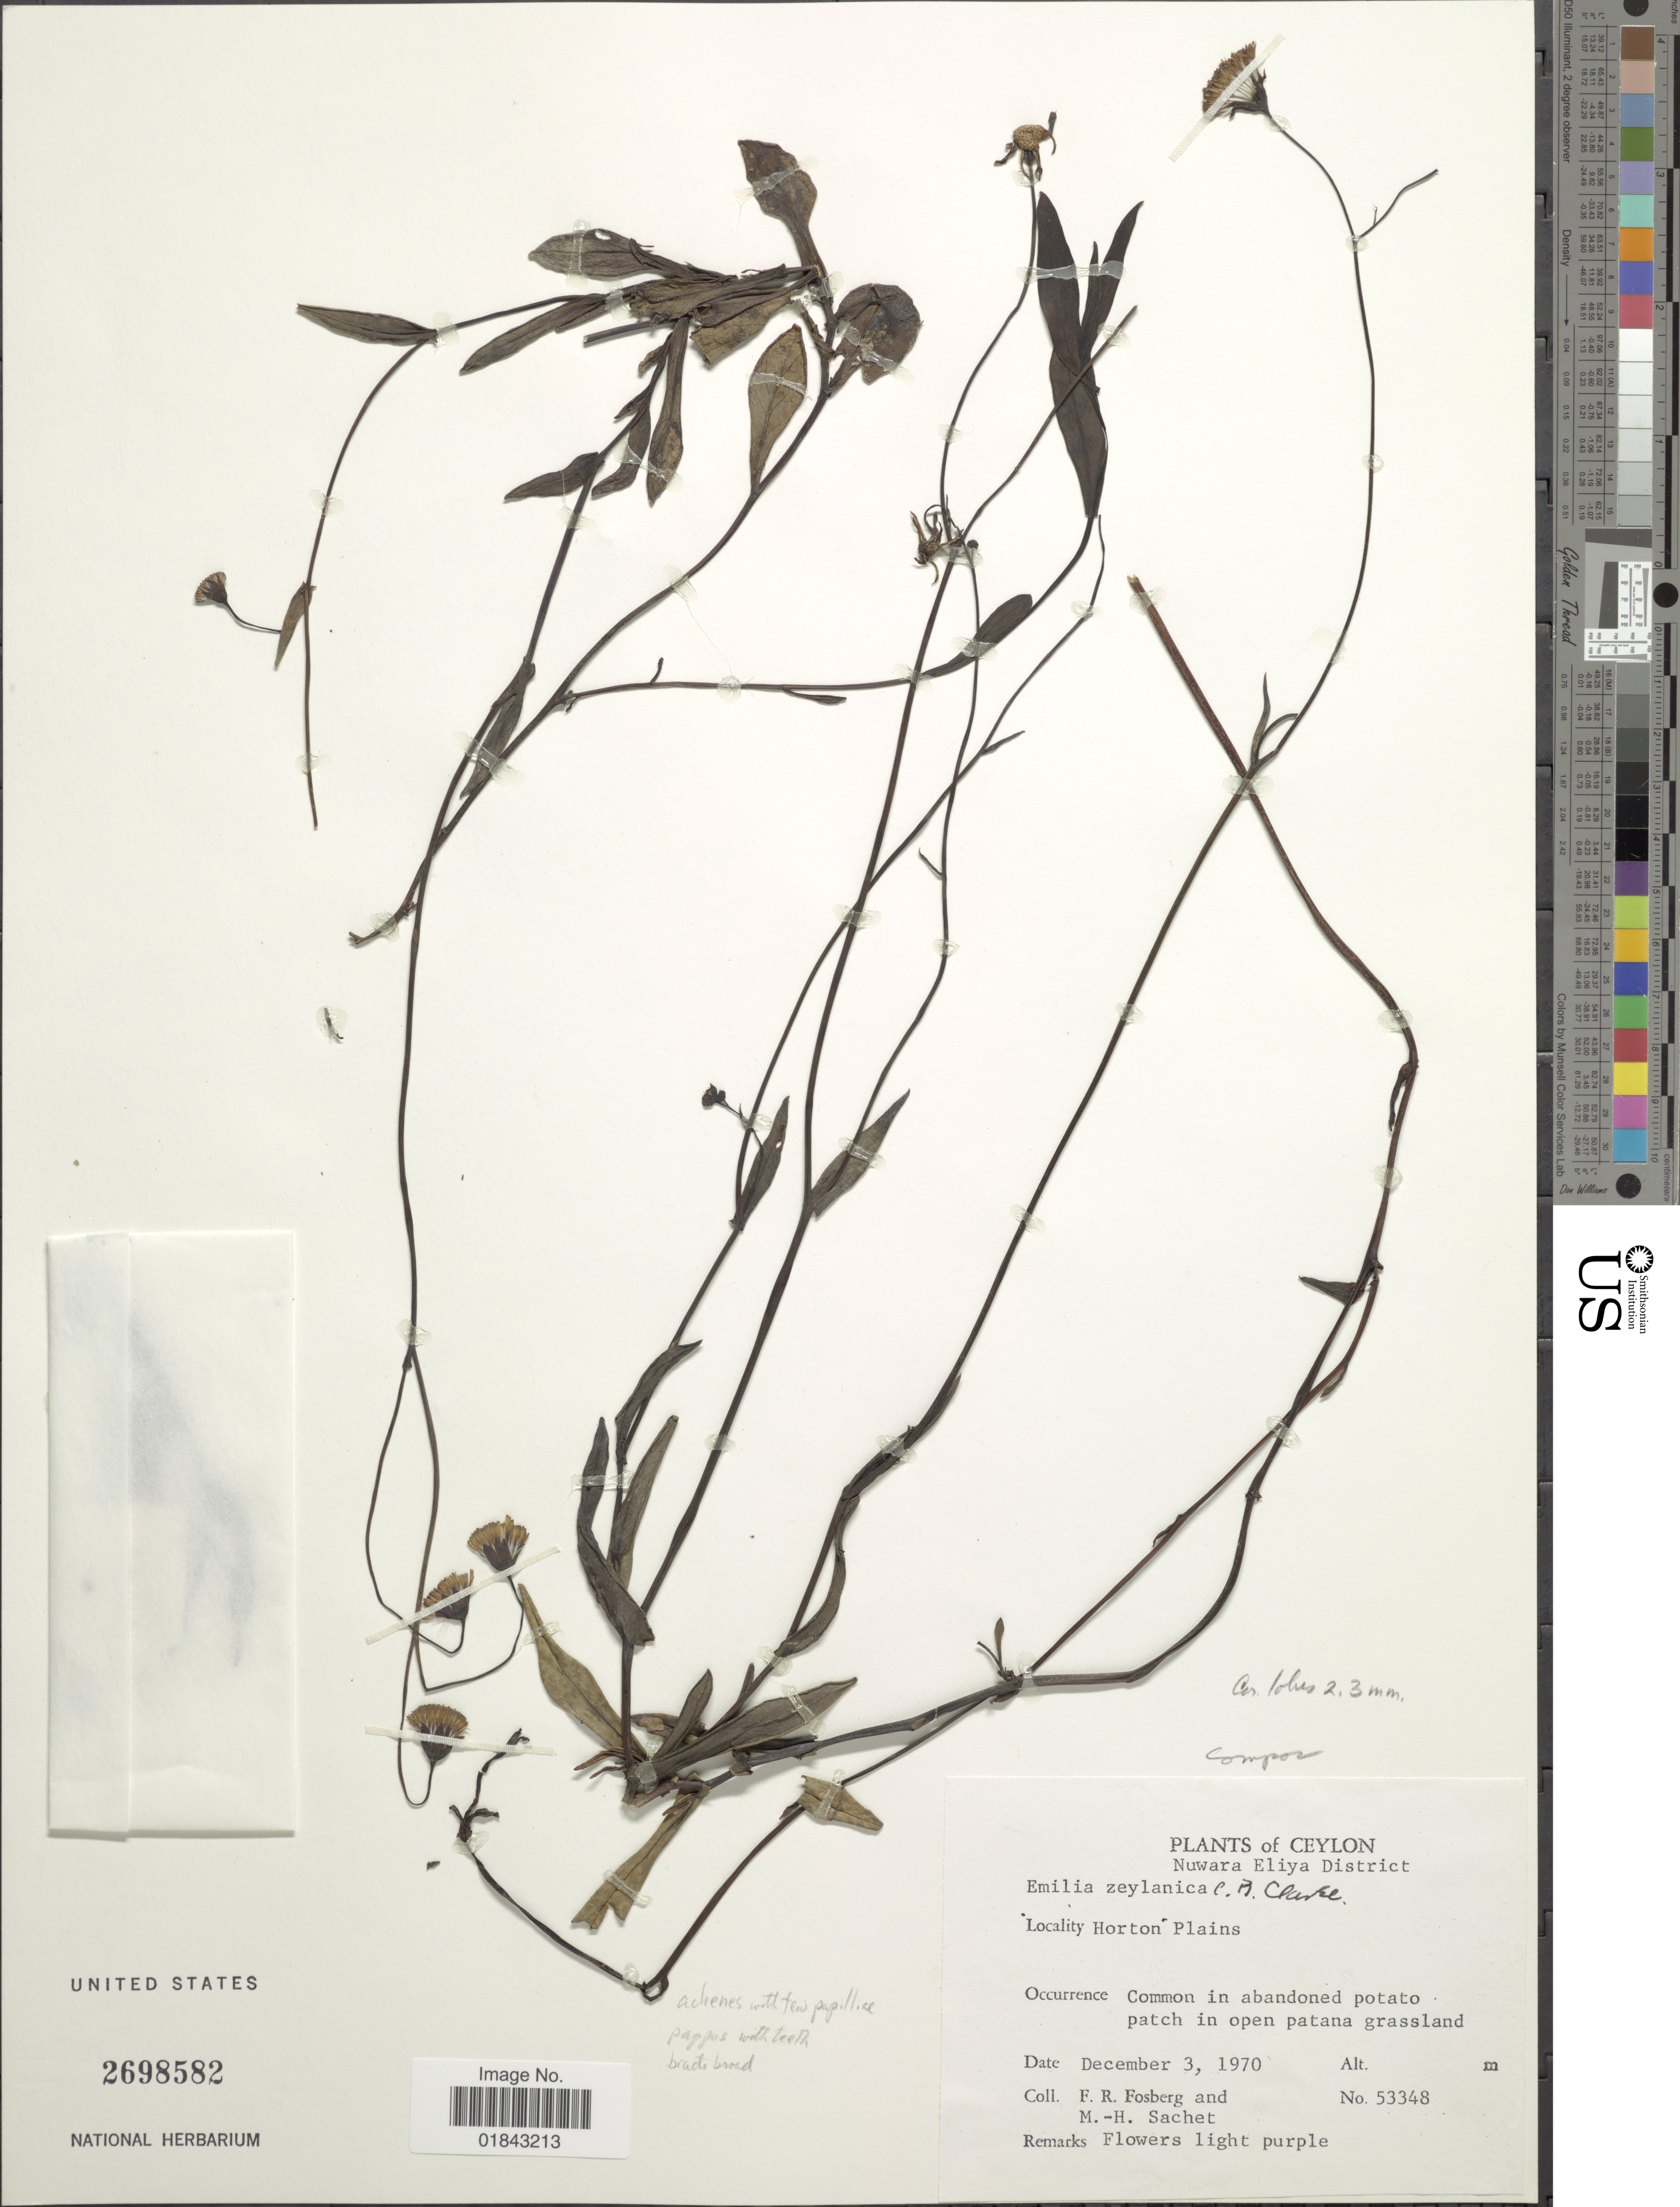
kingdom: Plantae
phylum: Tracheophyta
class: Magnoliopsida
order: Asterales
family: Asteraceae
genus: Emilia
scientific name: Emilia zeylanica var. zeylanica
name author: C.B. Clarke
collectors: F. R. Fosberg & M.-H. Sachet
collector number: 53348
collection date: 1970-12-03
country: Sri Lanka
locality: Ceylon, Horton Plains, common in abandoned potato, patsch in open patana grassland, Nuwara Eliya District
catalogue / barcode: US 2698582